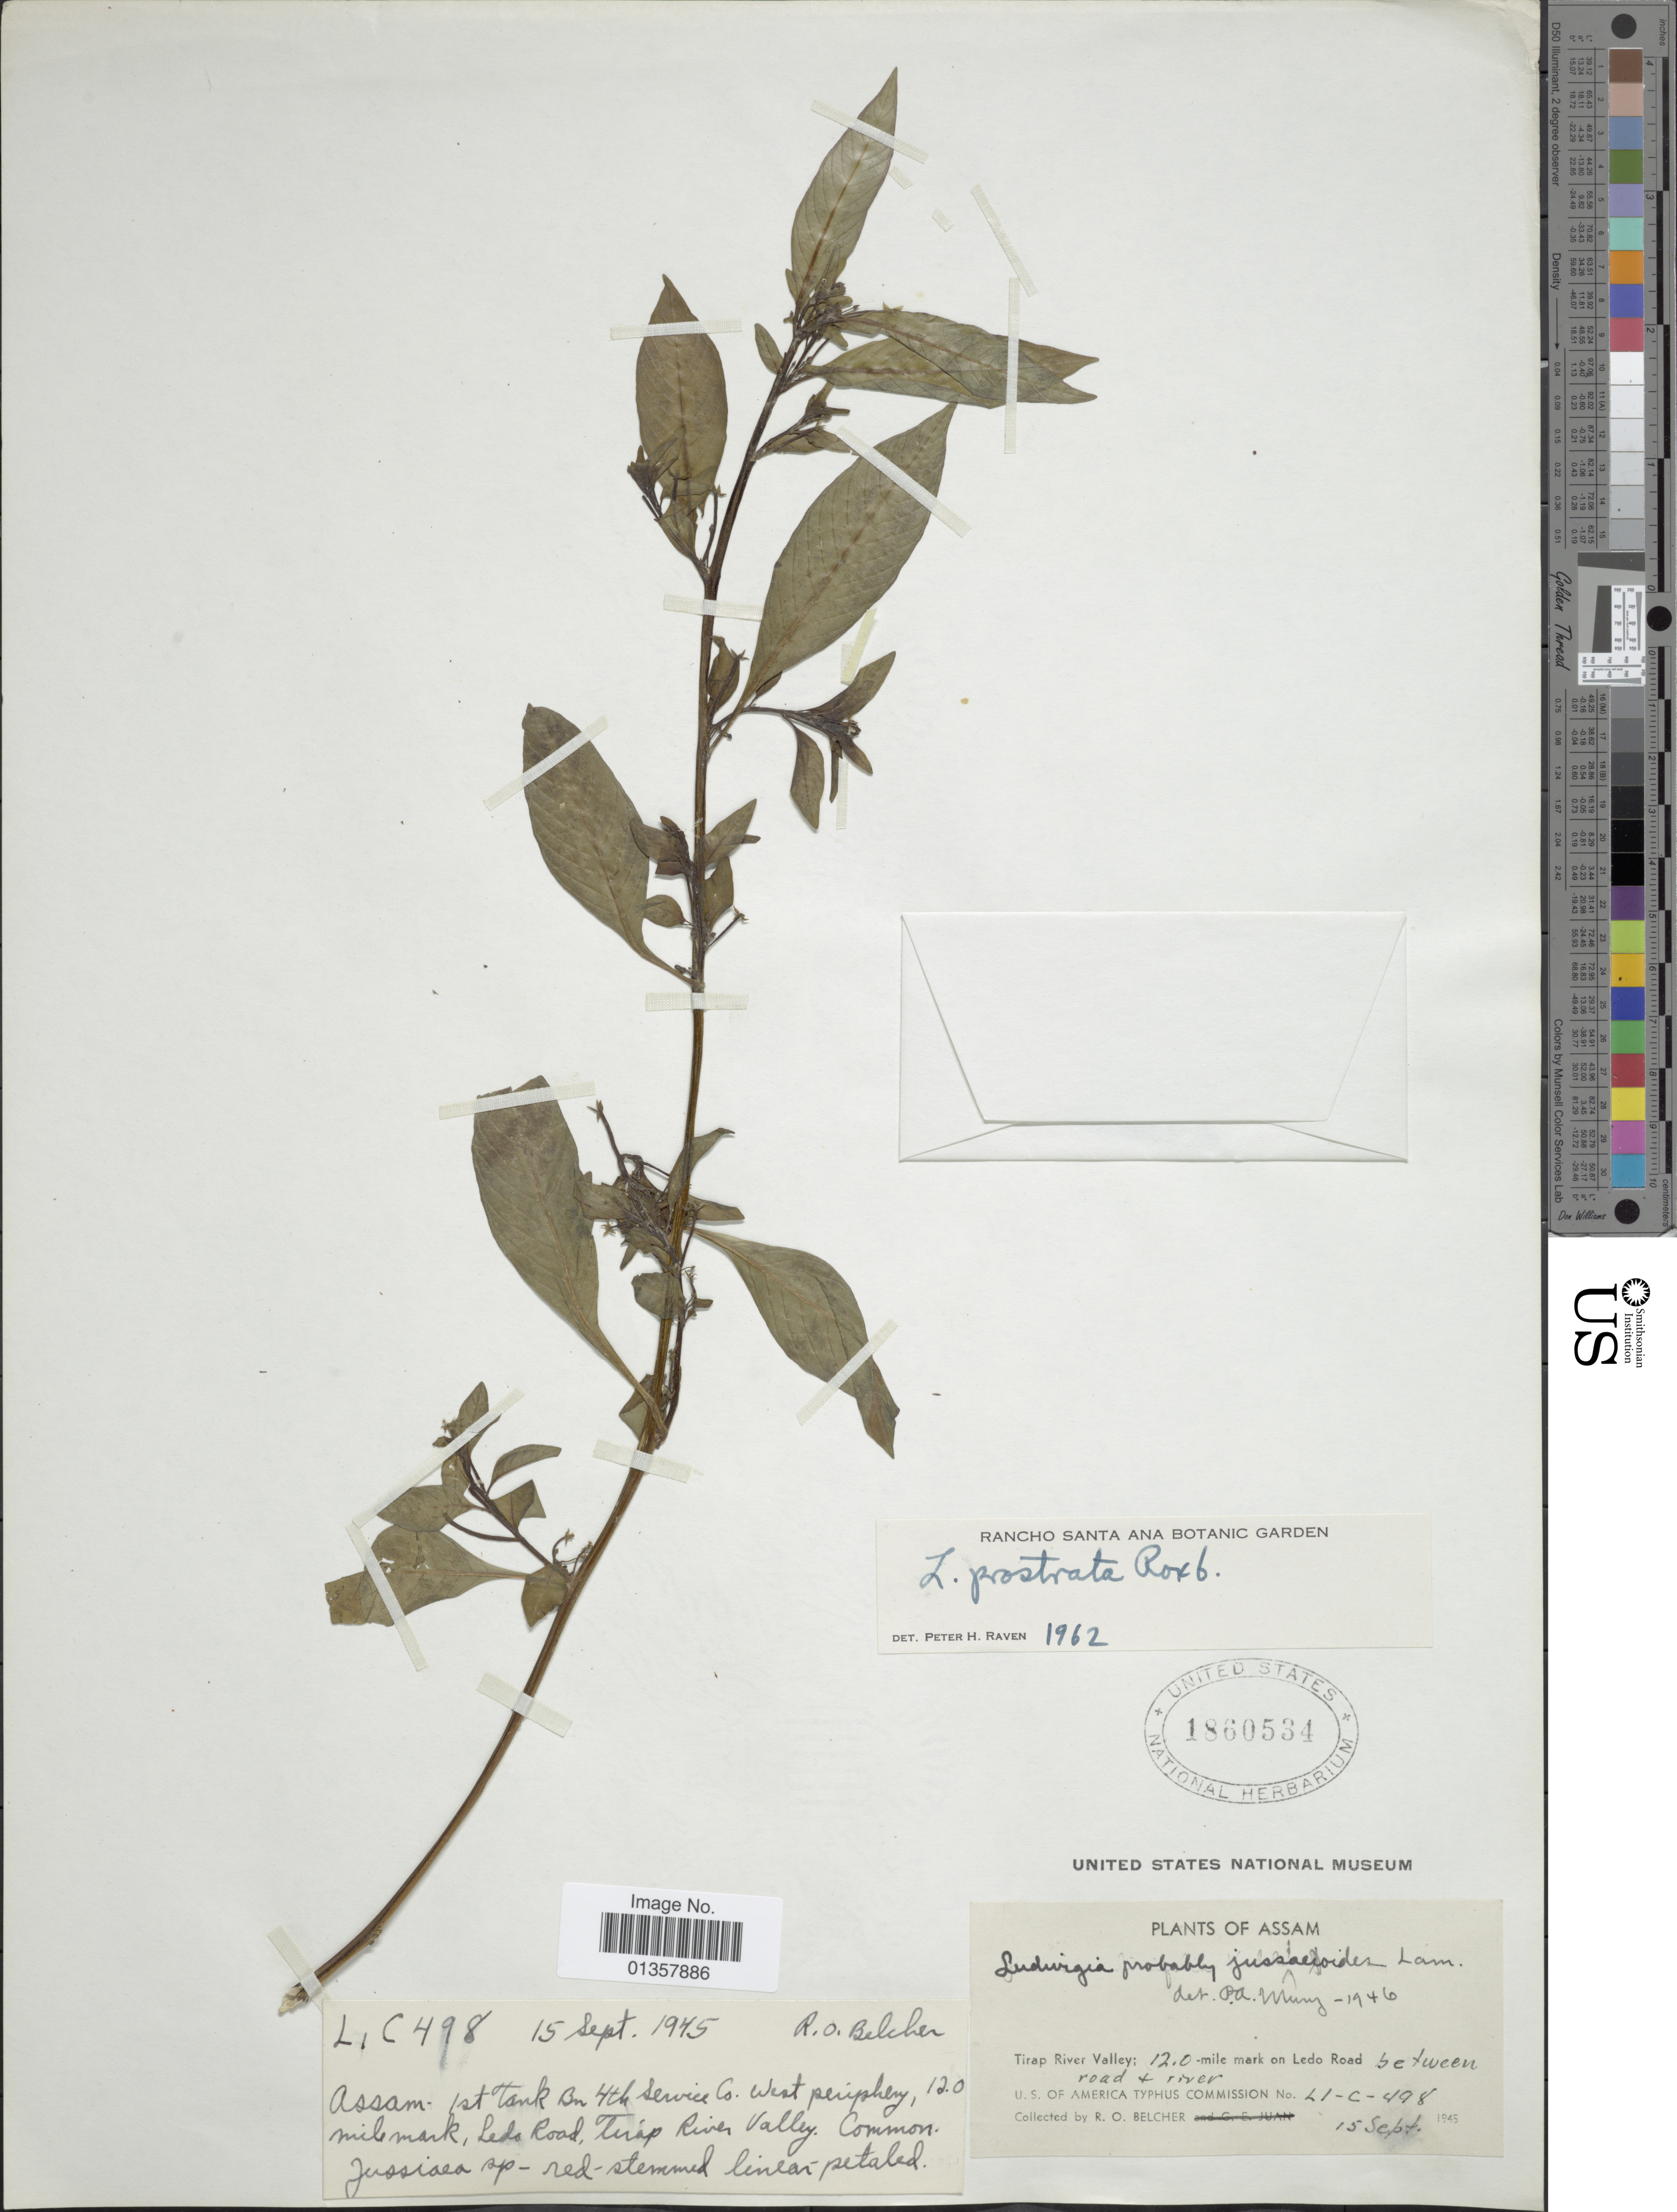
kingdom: Plantae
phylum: Tracheophyta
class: Magnoliopsida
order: Myrtales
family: Onagraceae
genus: Ludwigia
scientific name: Ludwigia prostrata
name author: Roxb.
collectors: R. Belcher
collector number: L1-C-498?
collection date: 1945-09-15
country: India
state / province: Assam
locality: Tirap River Valley: 12.0 mile mark on Ledo Road between road to river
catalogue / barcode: US 1860534